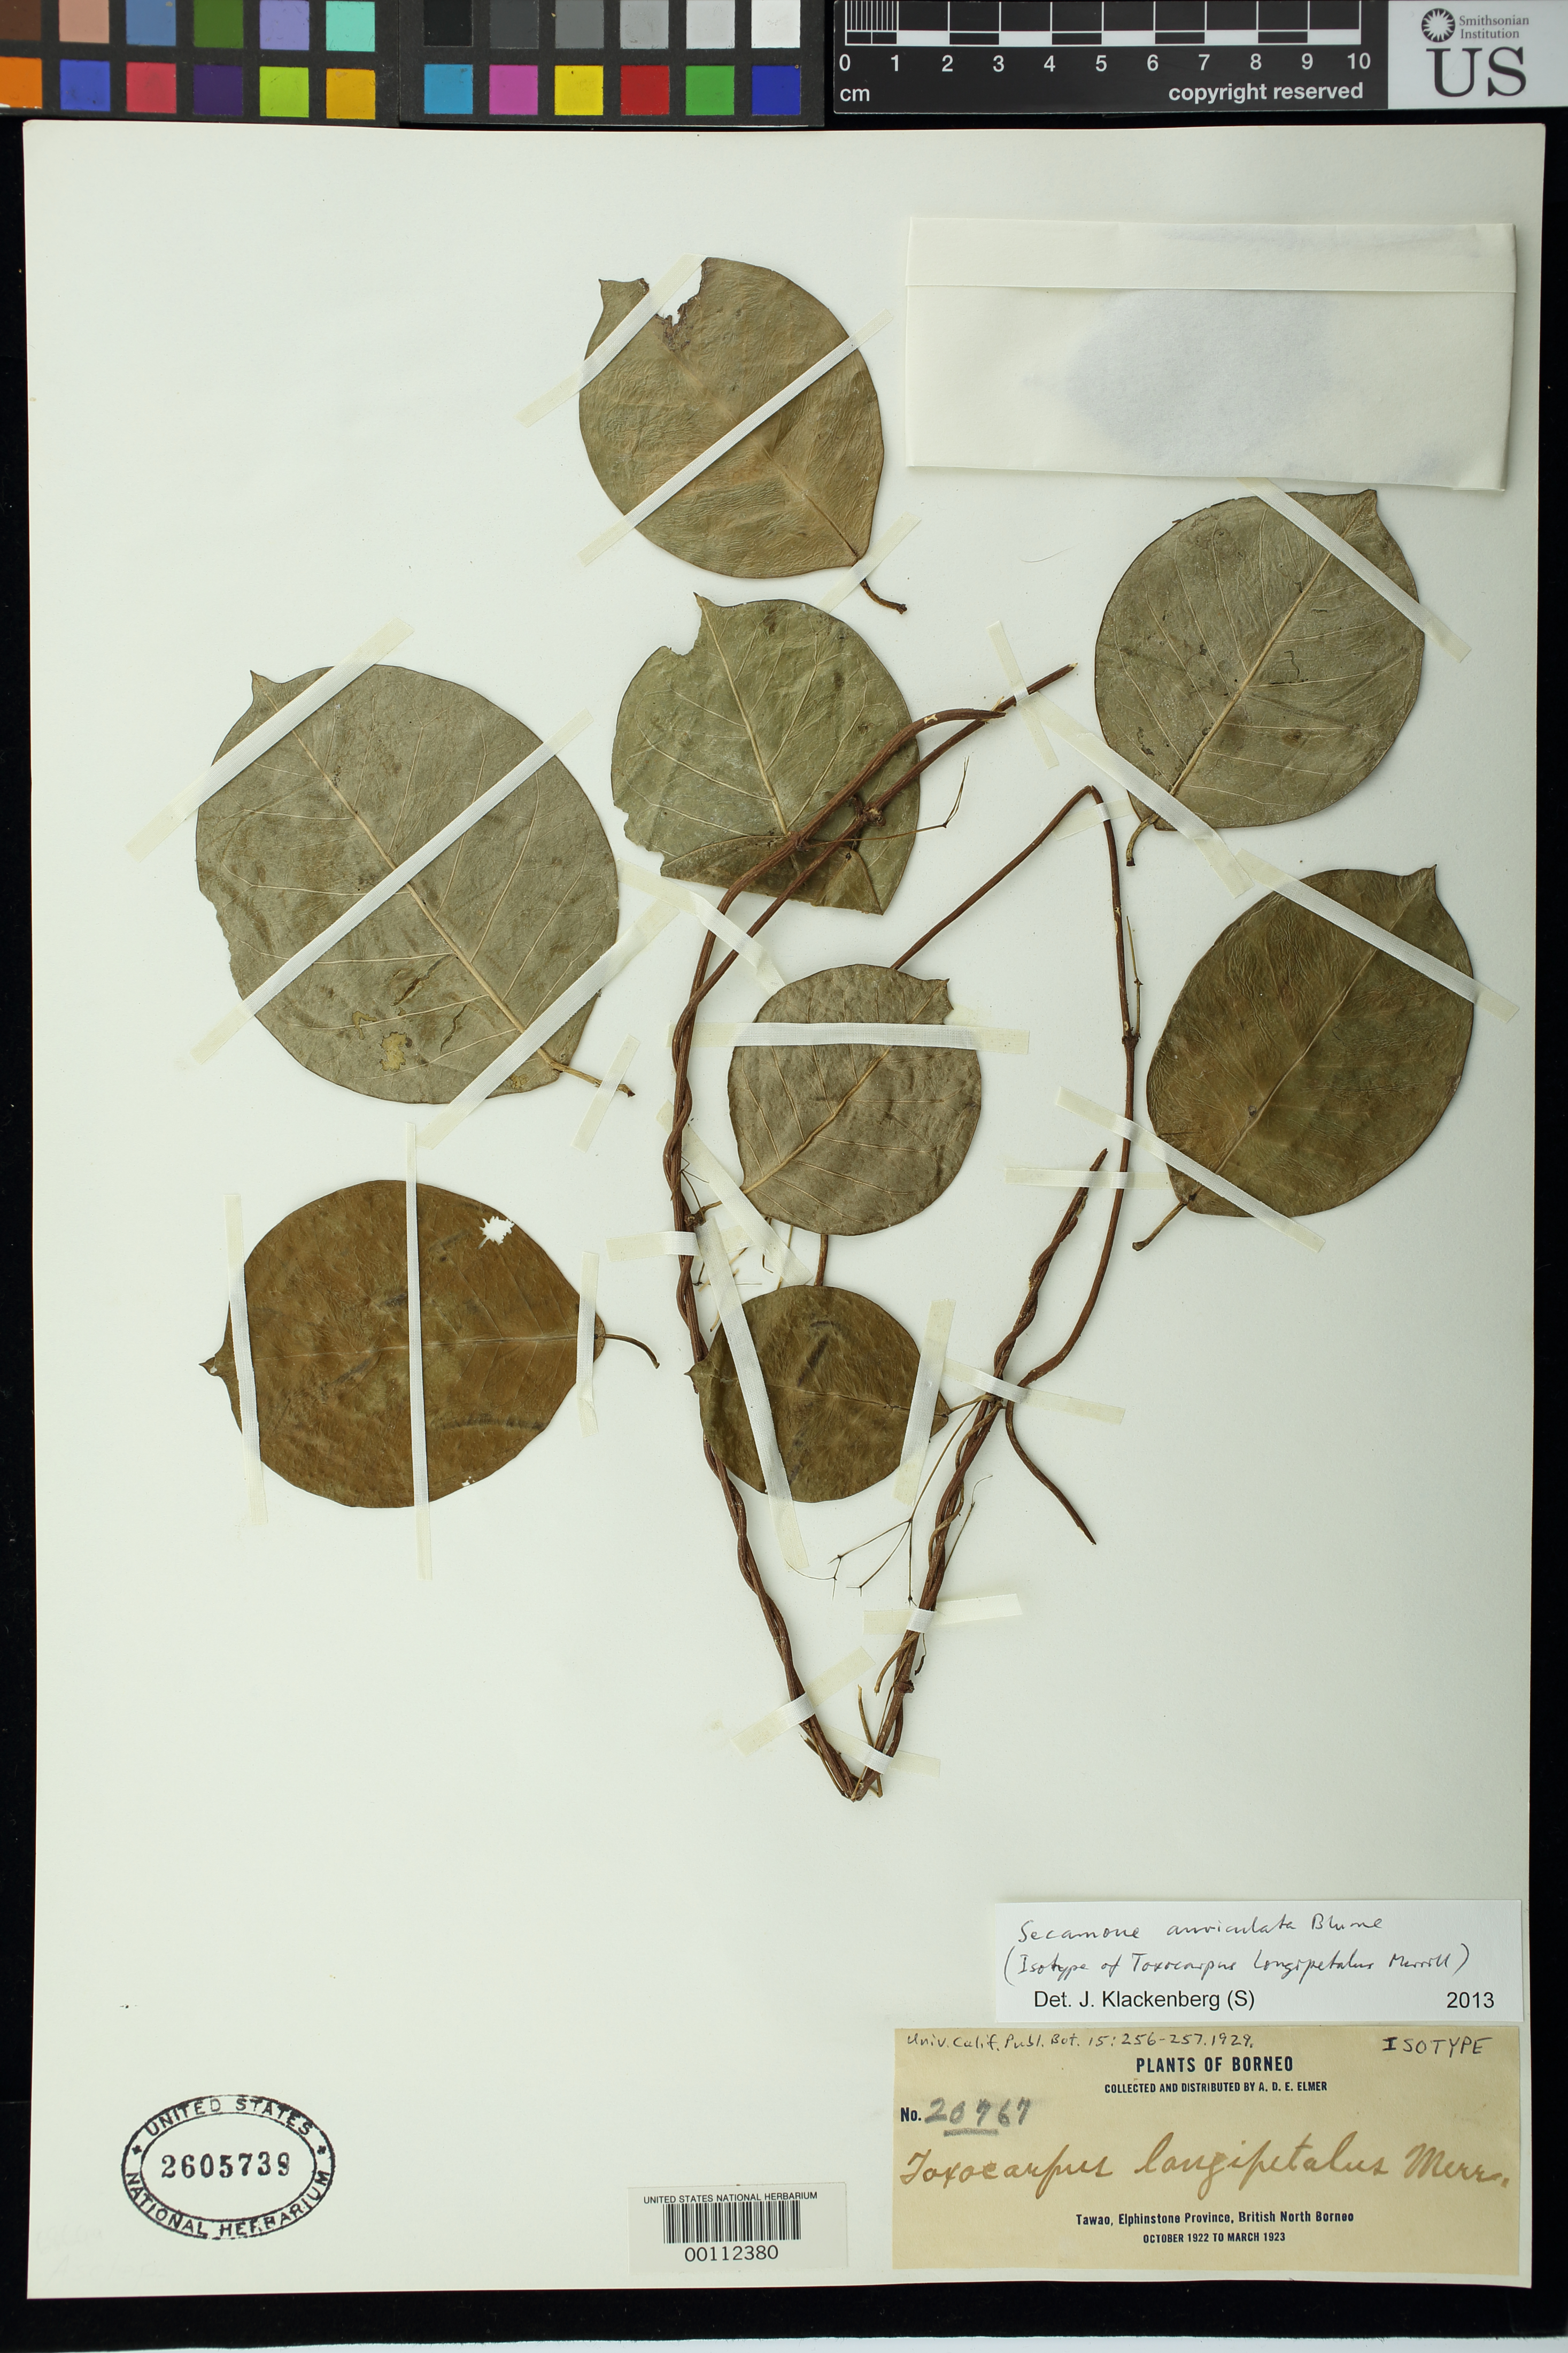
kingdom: Plantae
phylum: Tracheophyta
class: Magnoliopsida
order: Gentianales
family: Apocynaceae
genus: Toxocarpus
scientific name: Toxocarpus longipetalus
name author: Merr.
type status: Isotype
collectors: A. D. E. Elmer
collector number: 20767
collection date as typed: Oct 1922 to -- Mar 1923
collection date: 1922-10/1923-03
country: Malaysia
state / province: Sabah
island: Borneo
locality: Tawao, Elphinstone Province, British North Borneo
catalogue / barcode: US 2605739